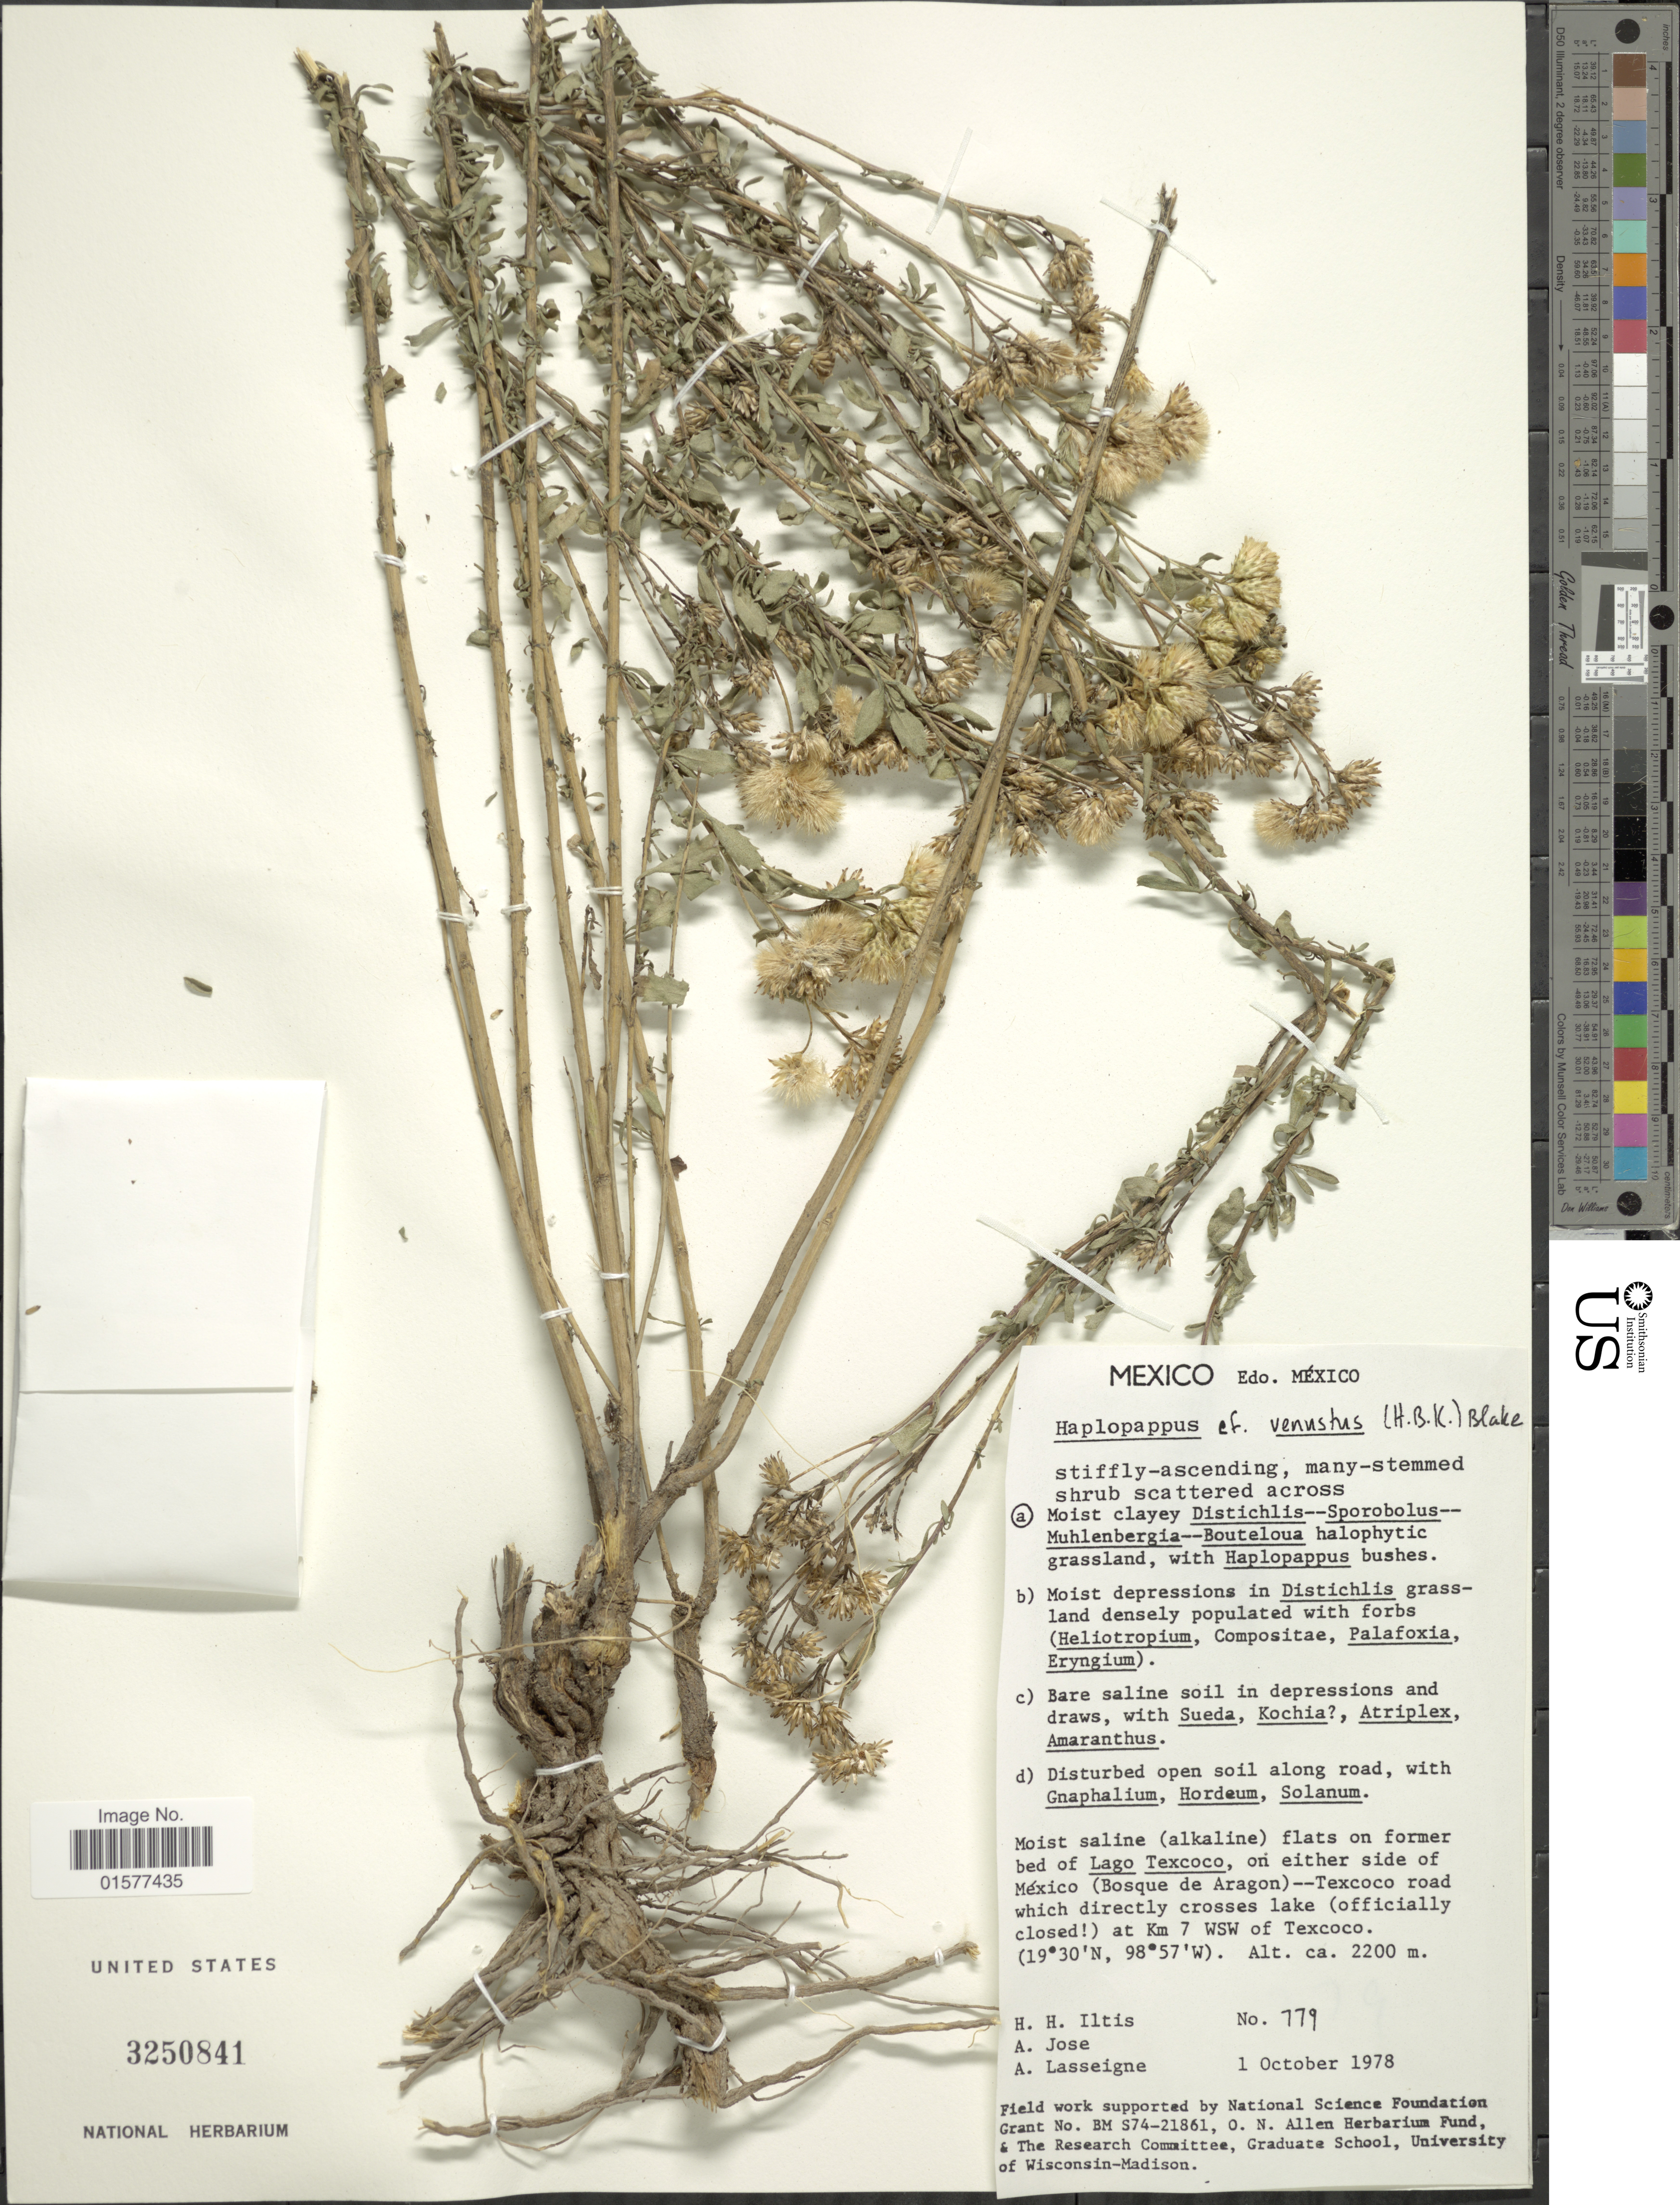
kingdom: Plantae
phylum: Tracheophyta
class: Magnoliopsida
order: Asterales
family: Asteraceae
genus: Isocoma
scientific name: Isocoma veneta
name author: (Kunth) Greene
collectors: H. H. Iltis, A. Jose & A. Lasseigne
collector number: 779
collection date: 1978-10-01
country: Mexico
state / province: México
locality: Flats on former bed of Lago Texcoco, on either side of Mexico (Bosque de Aragon), Texcoc road which directly crosses lake (officially closed) at Km 7 WSW of Texcoco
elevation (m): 2200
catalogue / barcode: US 3250841